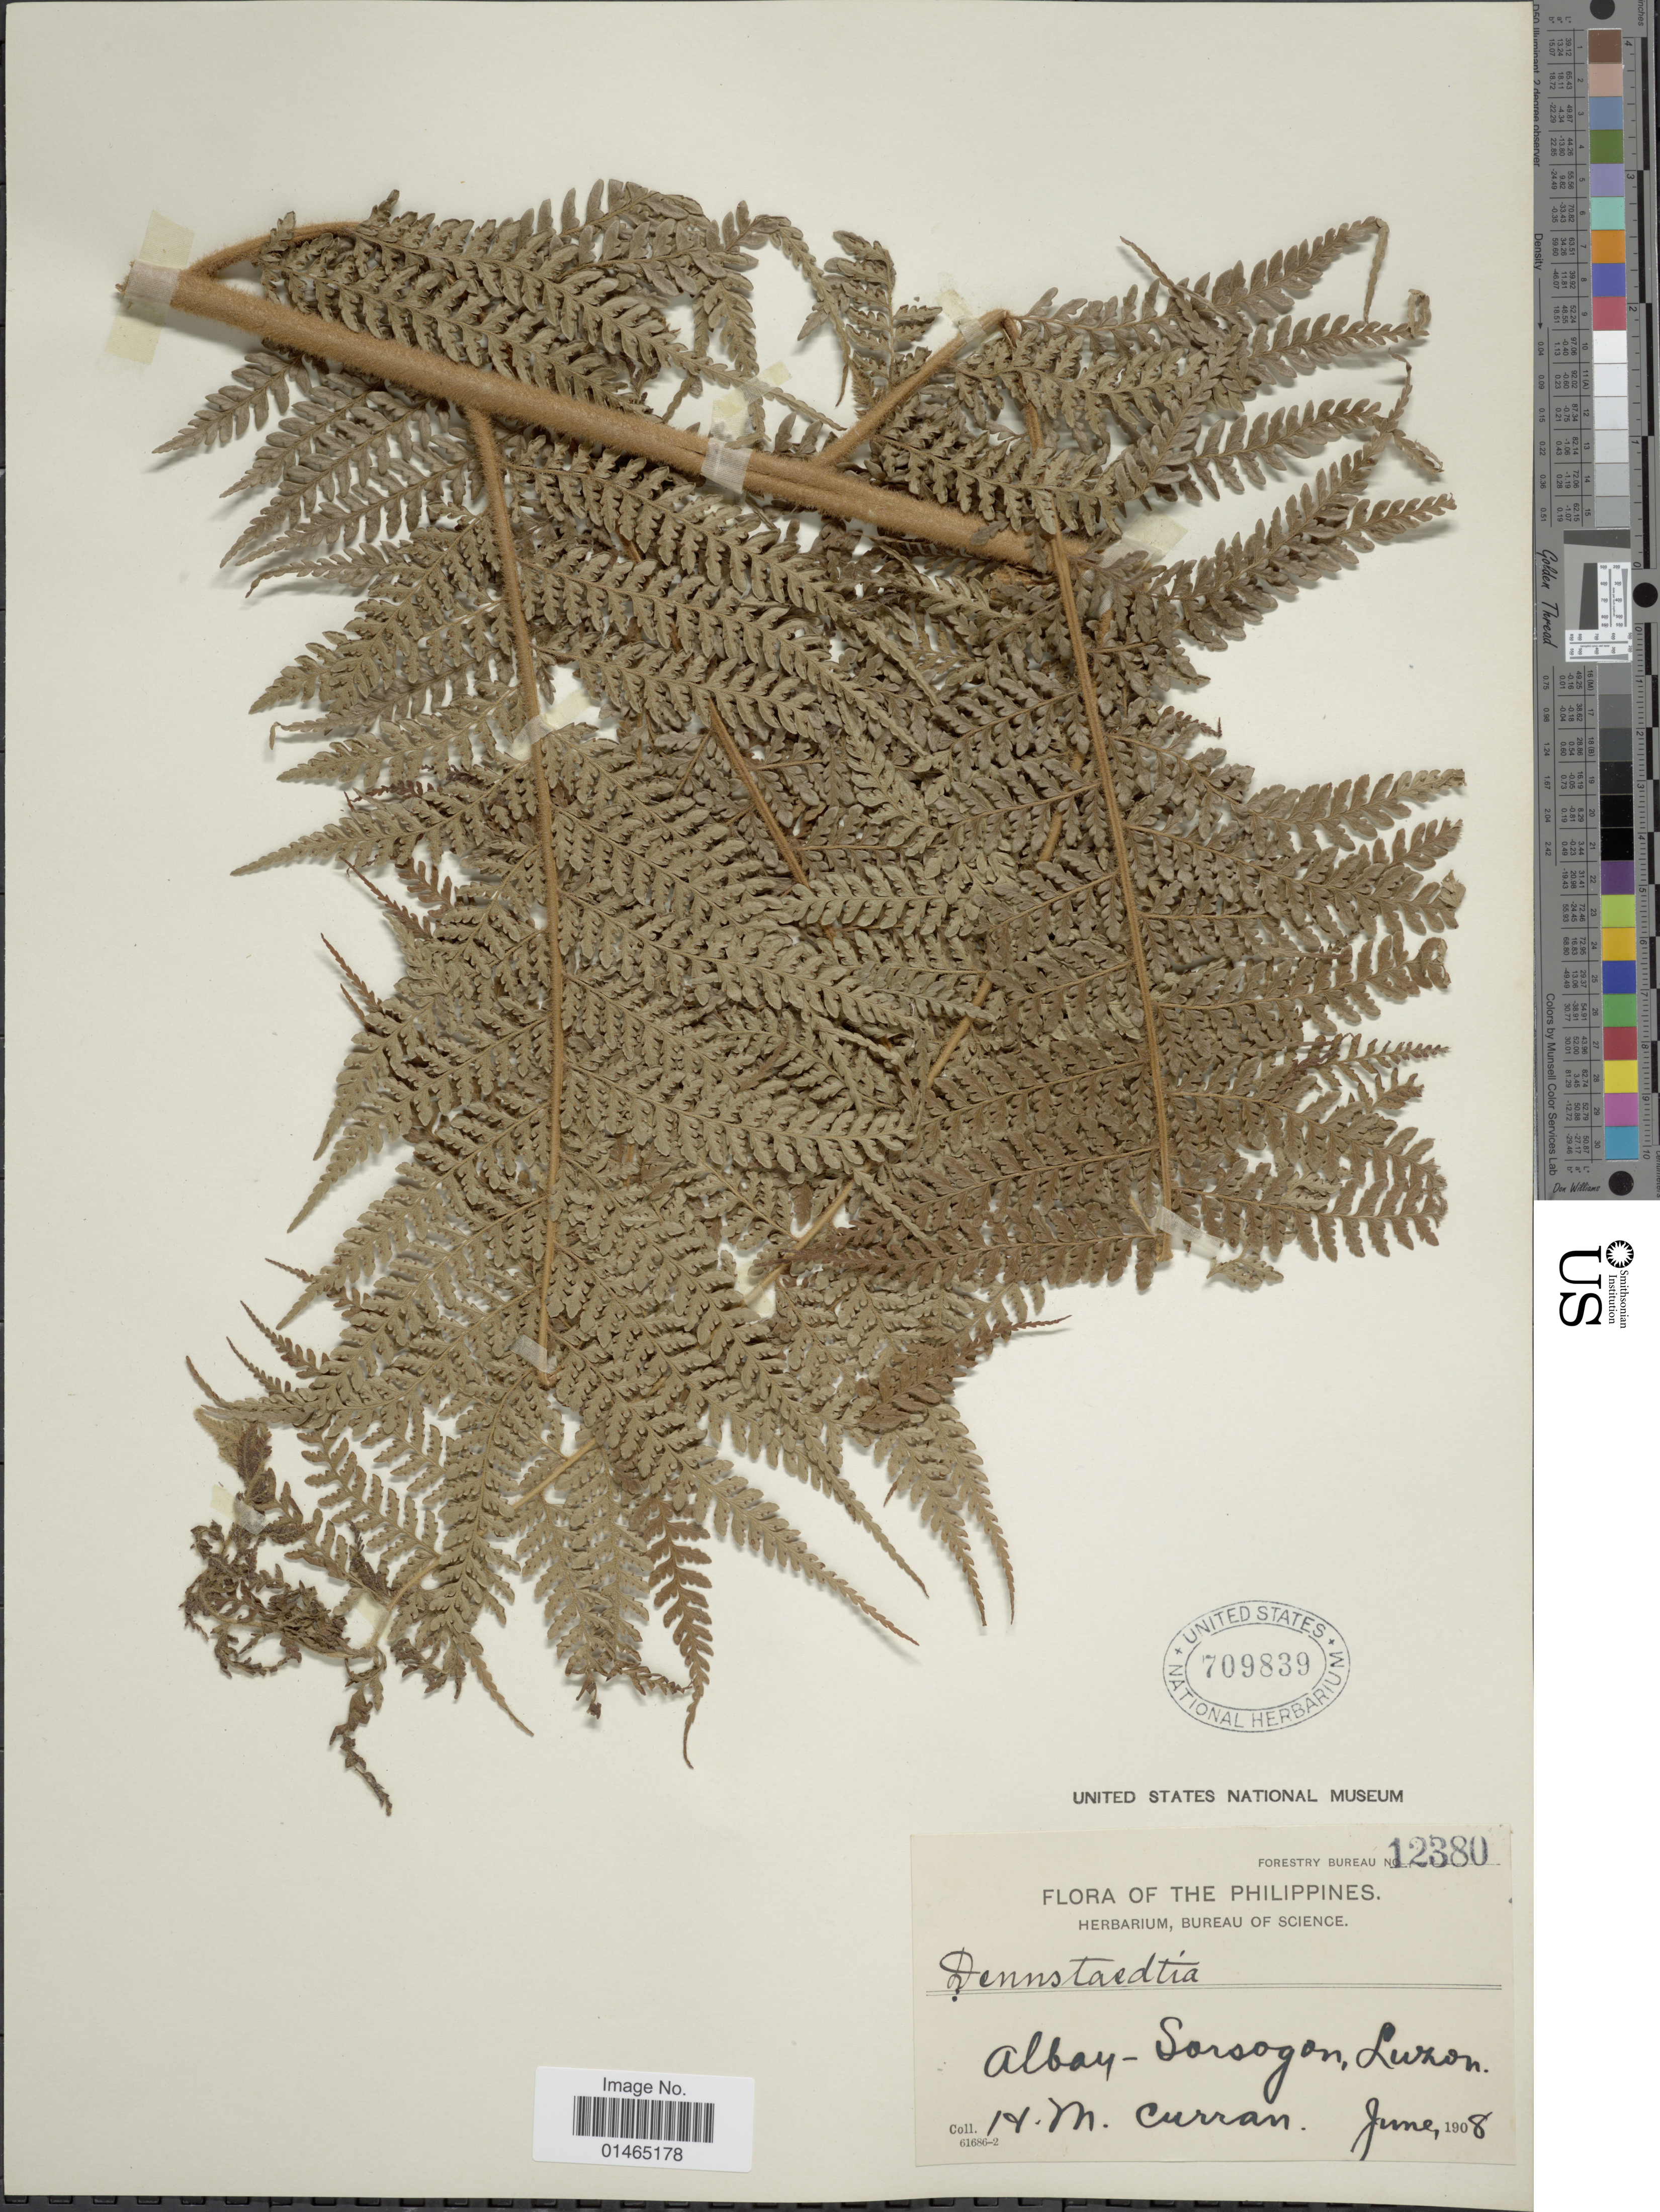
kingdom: Plantae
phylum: Tracheophyta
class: Polypodiopsida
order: Polypodiales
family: Dennstaedtiaceae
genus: Dennstaedtia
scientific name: Dennstaedtia smithii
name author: (Hook.) T. Moore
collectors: H. M. Curran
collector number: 12380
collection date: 1908-06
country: Philippines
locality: Albay-Sorsogon, Luzon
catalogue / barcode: US 709839